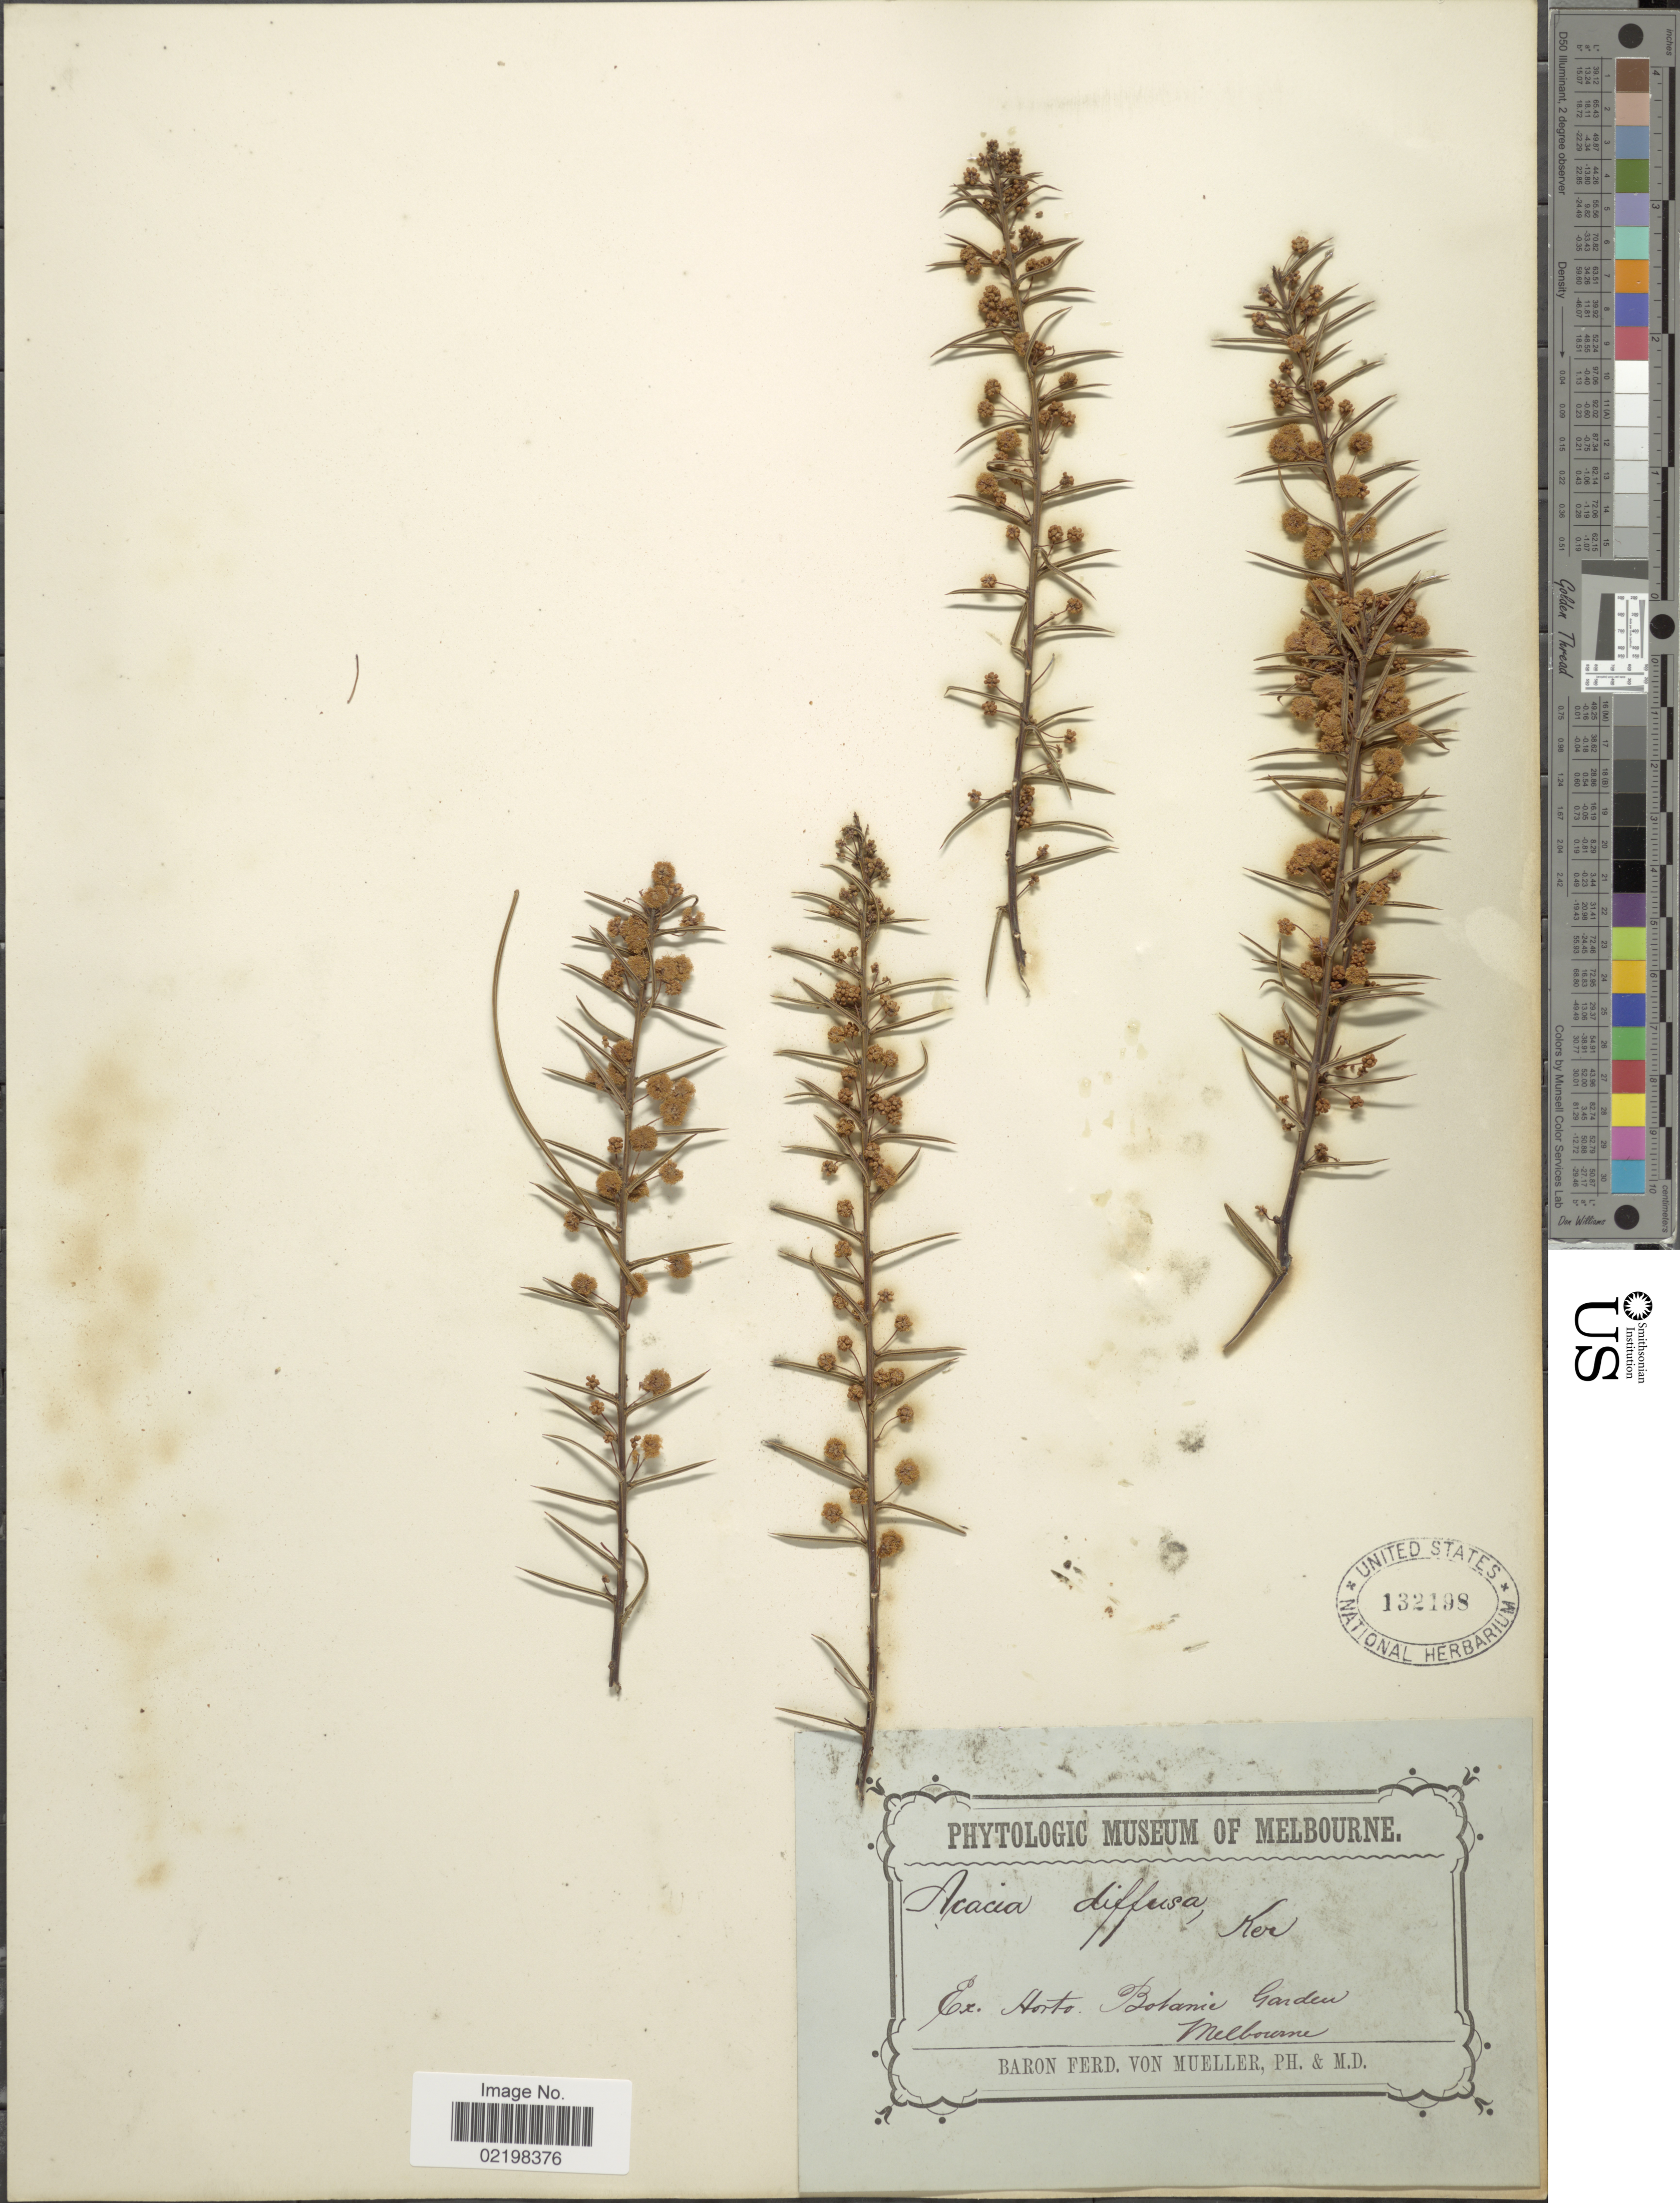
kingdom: Plantae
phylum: Tracheophyta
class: Magnoliopsida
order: Fabales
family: Fabaceae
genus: Acacia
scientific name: Acacia diffusa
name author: Lindl.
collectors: F. Mueller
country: Australia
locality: Ex. Horto. Botanie Garden, Melbourne.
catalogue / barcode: US 132198